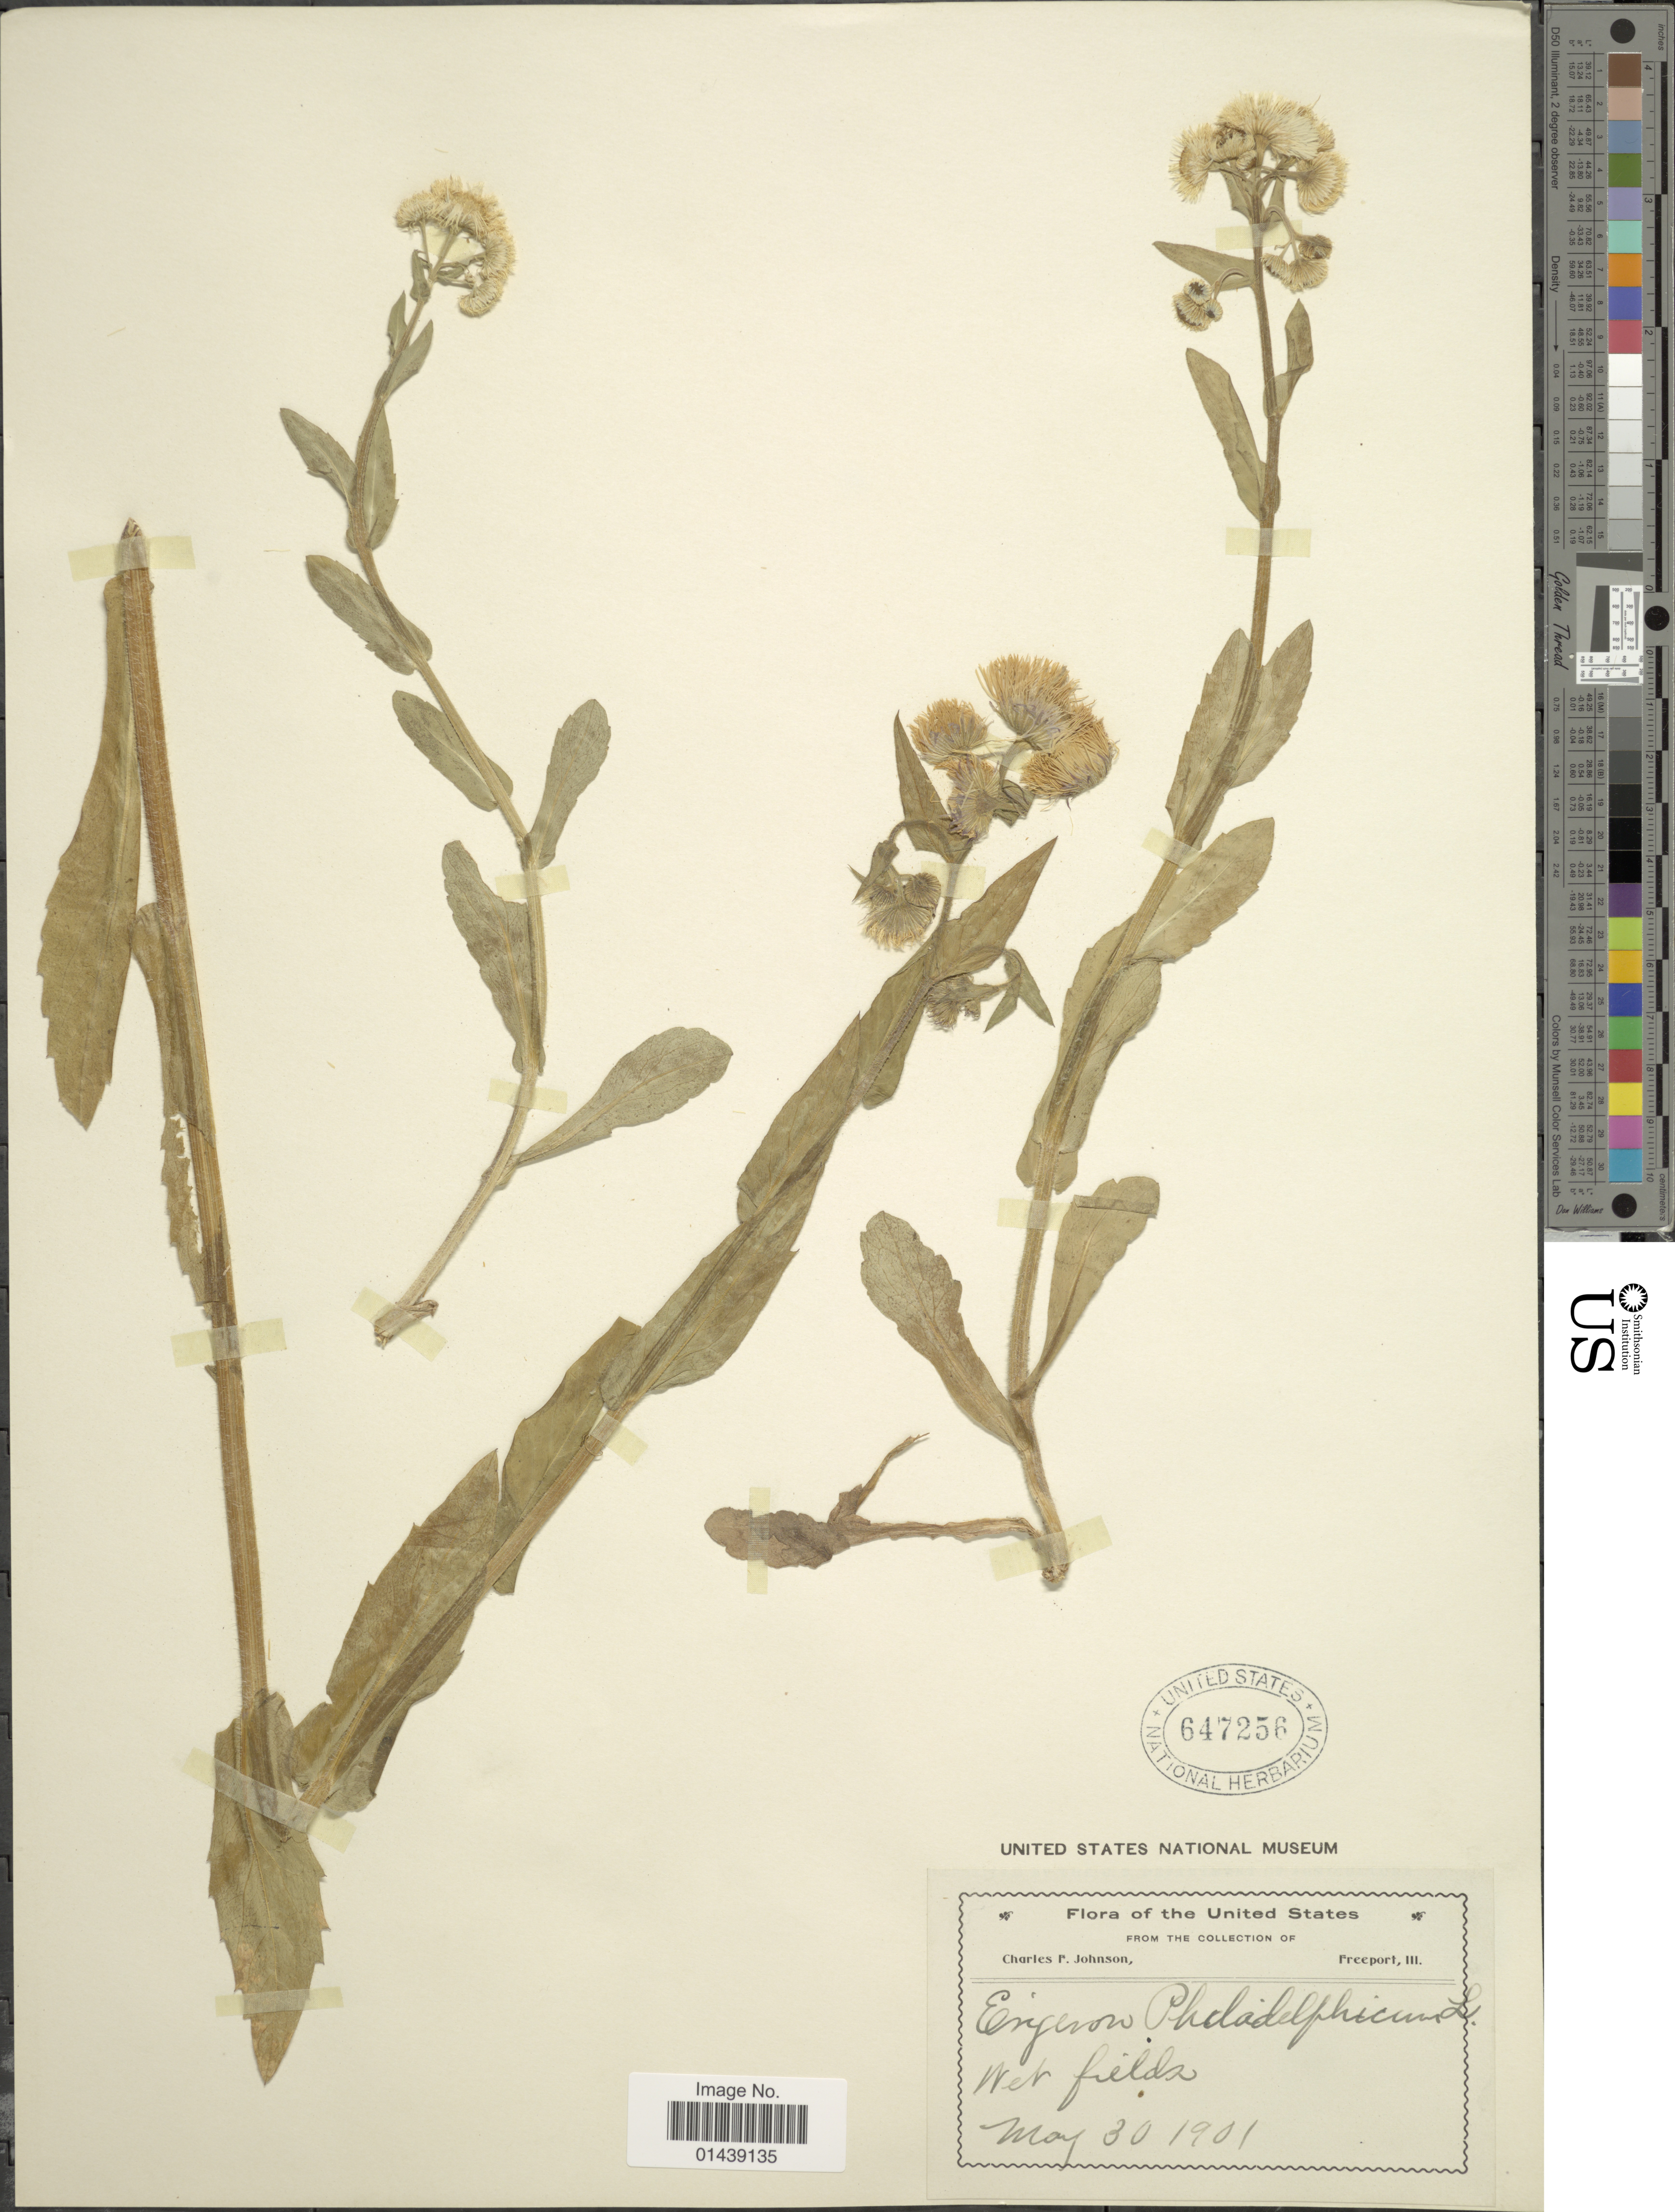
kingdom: Plantae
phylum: Tracheophyta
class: Magnoliopsida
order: Asterales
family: Asteraceae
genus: Erigeron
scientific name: Erigeron philadelphicus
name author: L.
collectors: C. F. Johnson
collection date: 1901-05-30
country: United States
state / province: Illinois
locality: Freeport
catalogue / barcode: US 647256